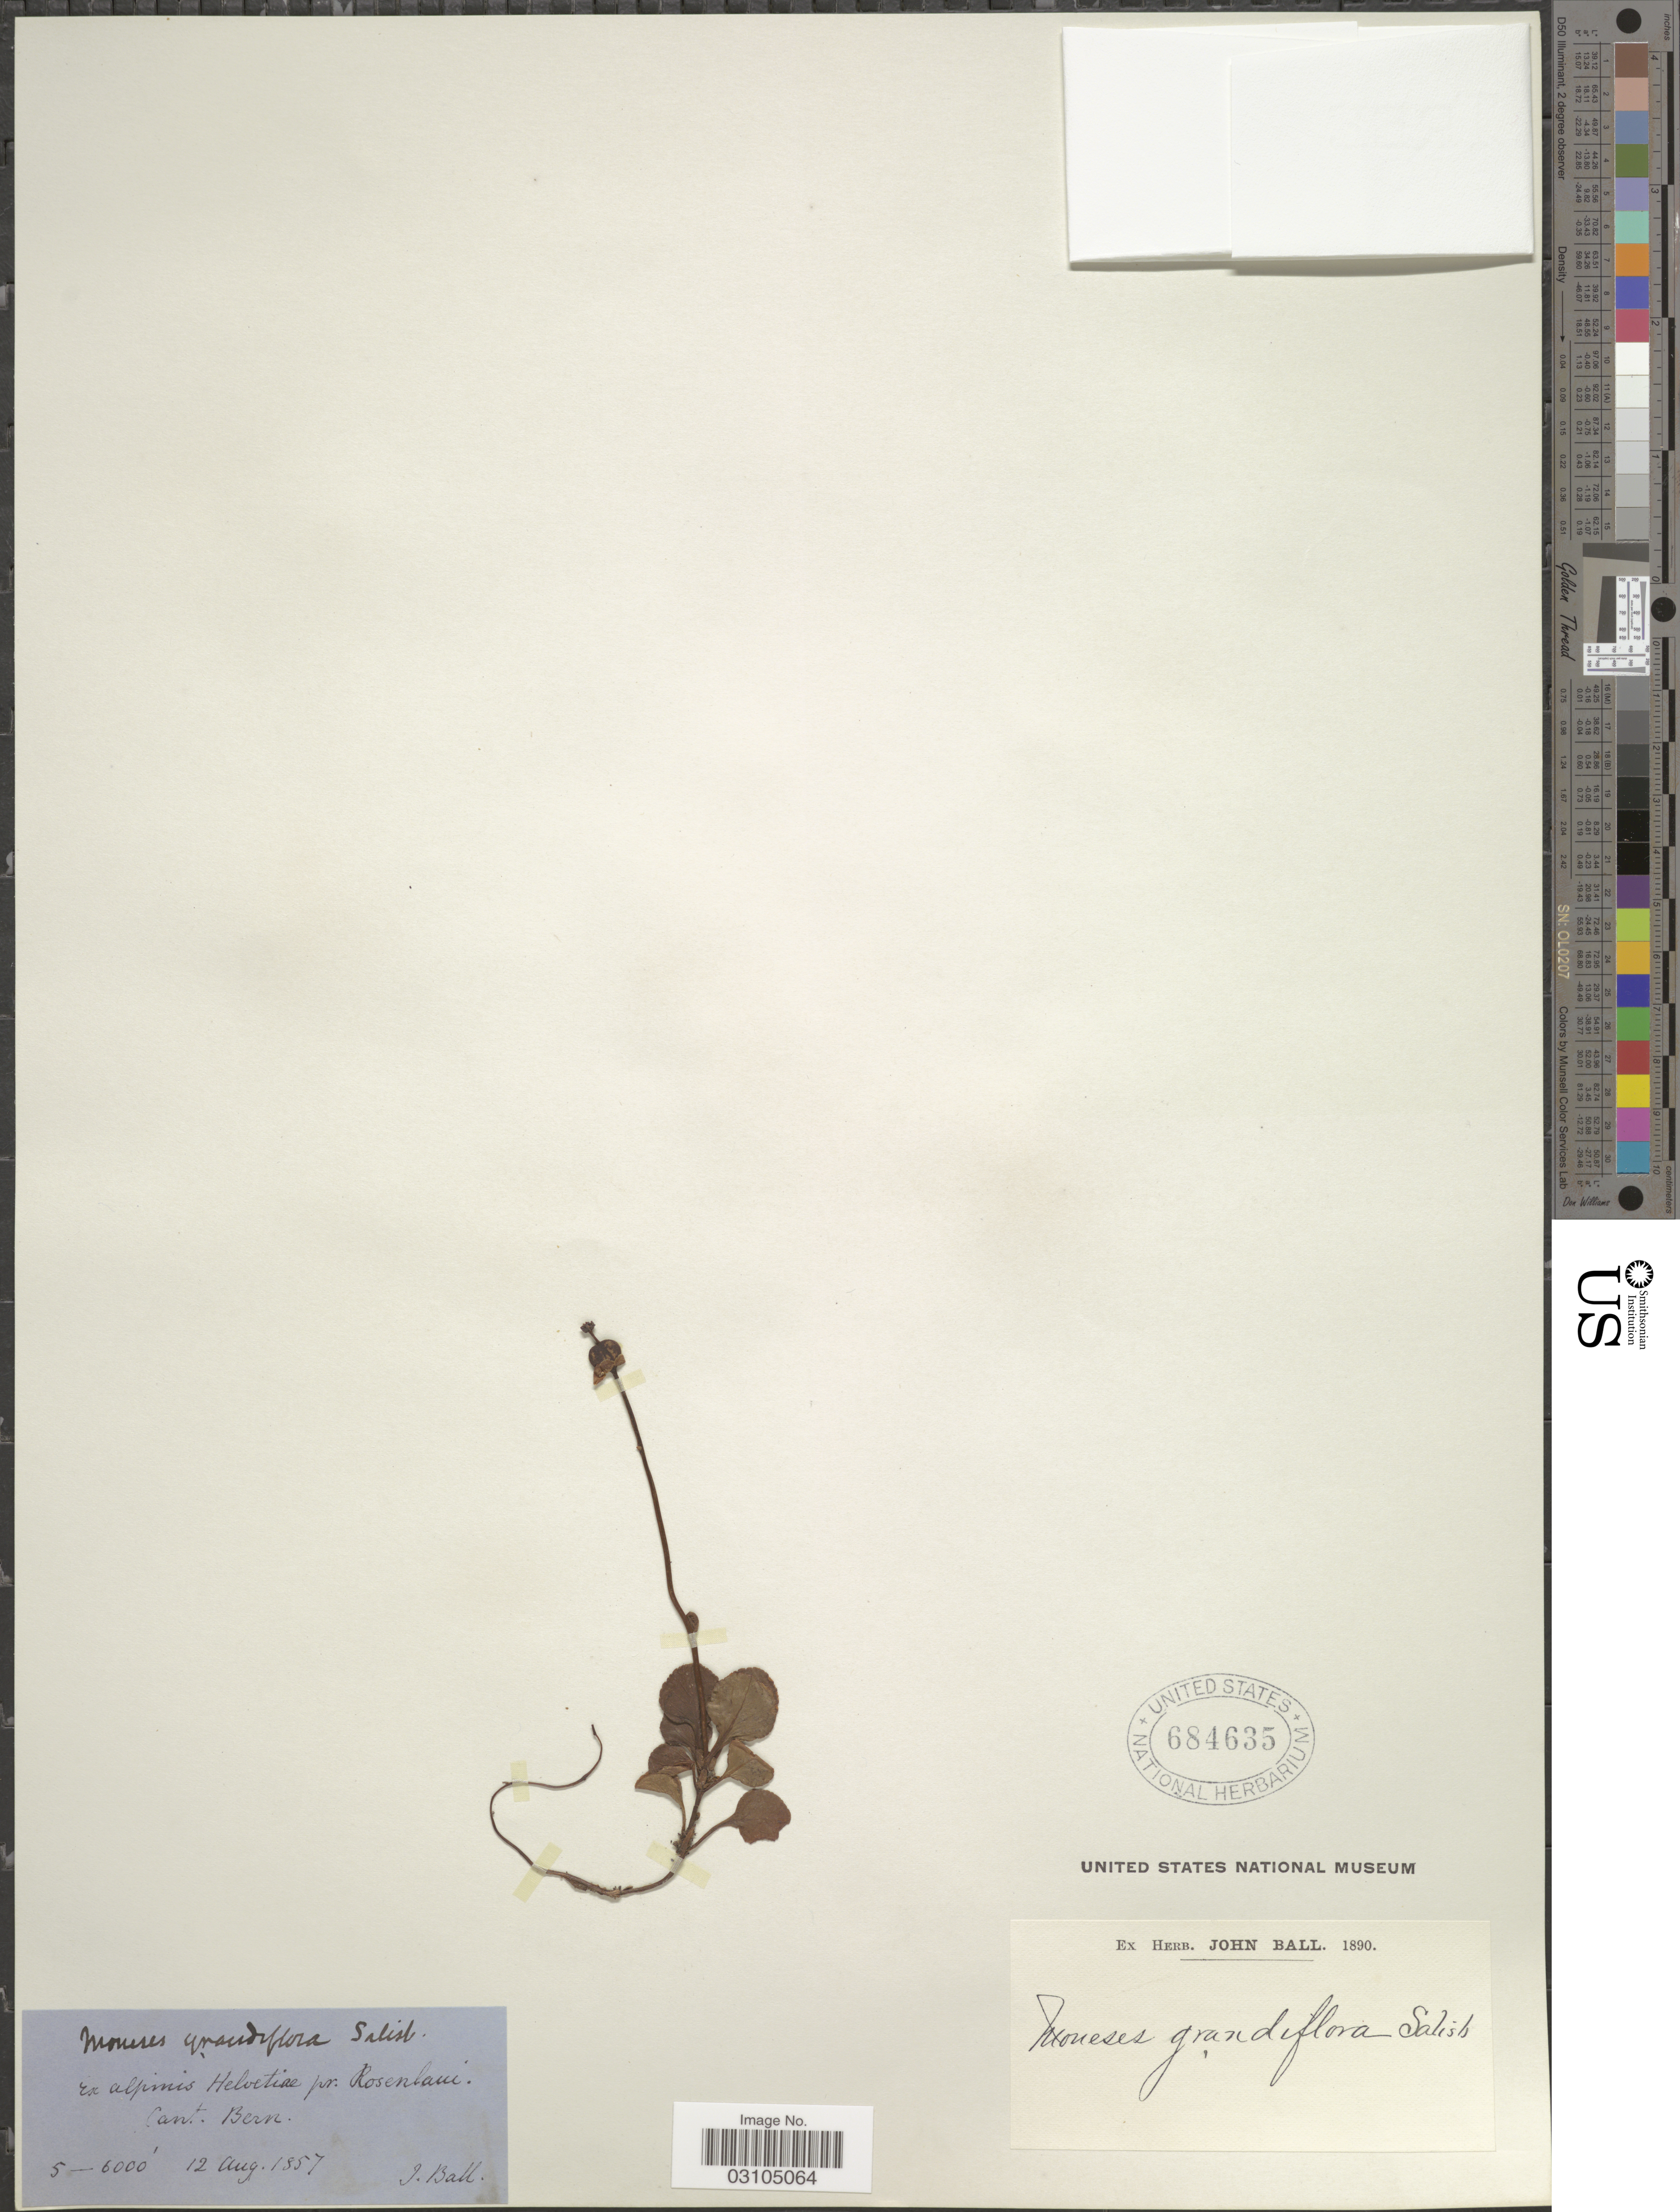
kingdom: Plantae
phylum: Tracheophyta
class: Magnoliopsida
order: Ericales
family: Ericaceae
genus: Moneses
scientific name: Moneses uniflora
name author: (L.) A. Gray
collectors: J. Ball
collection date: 1857-08-12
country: Switzerland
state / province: Bern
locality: Cant. Bern.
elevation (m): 1524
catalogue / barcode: US 684635